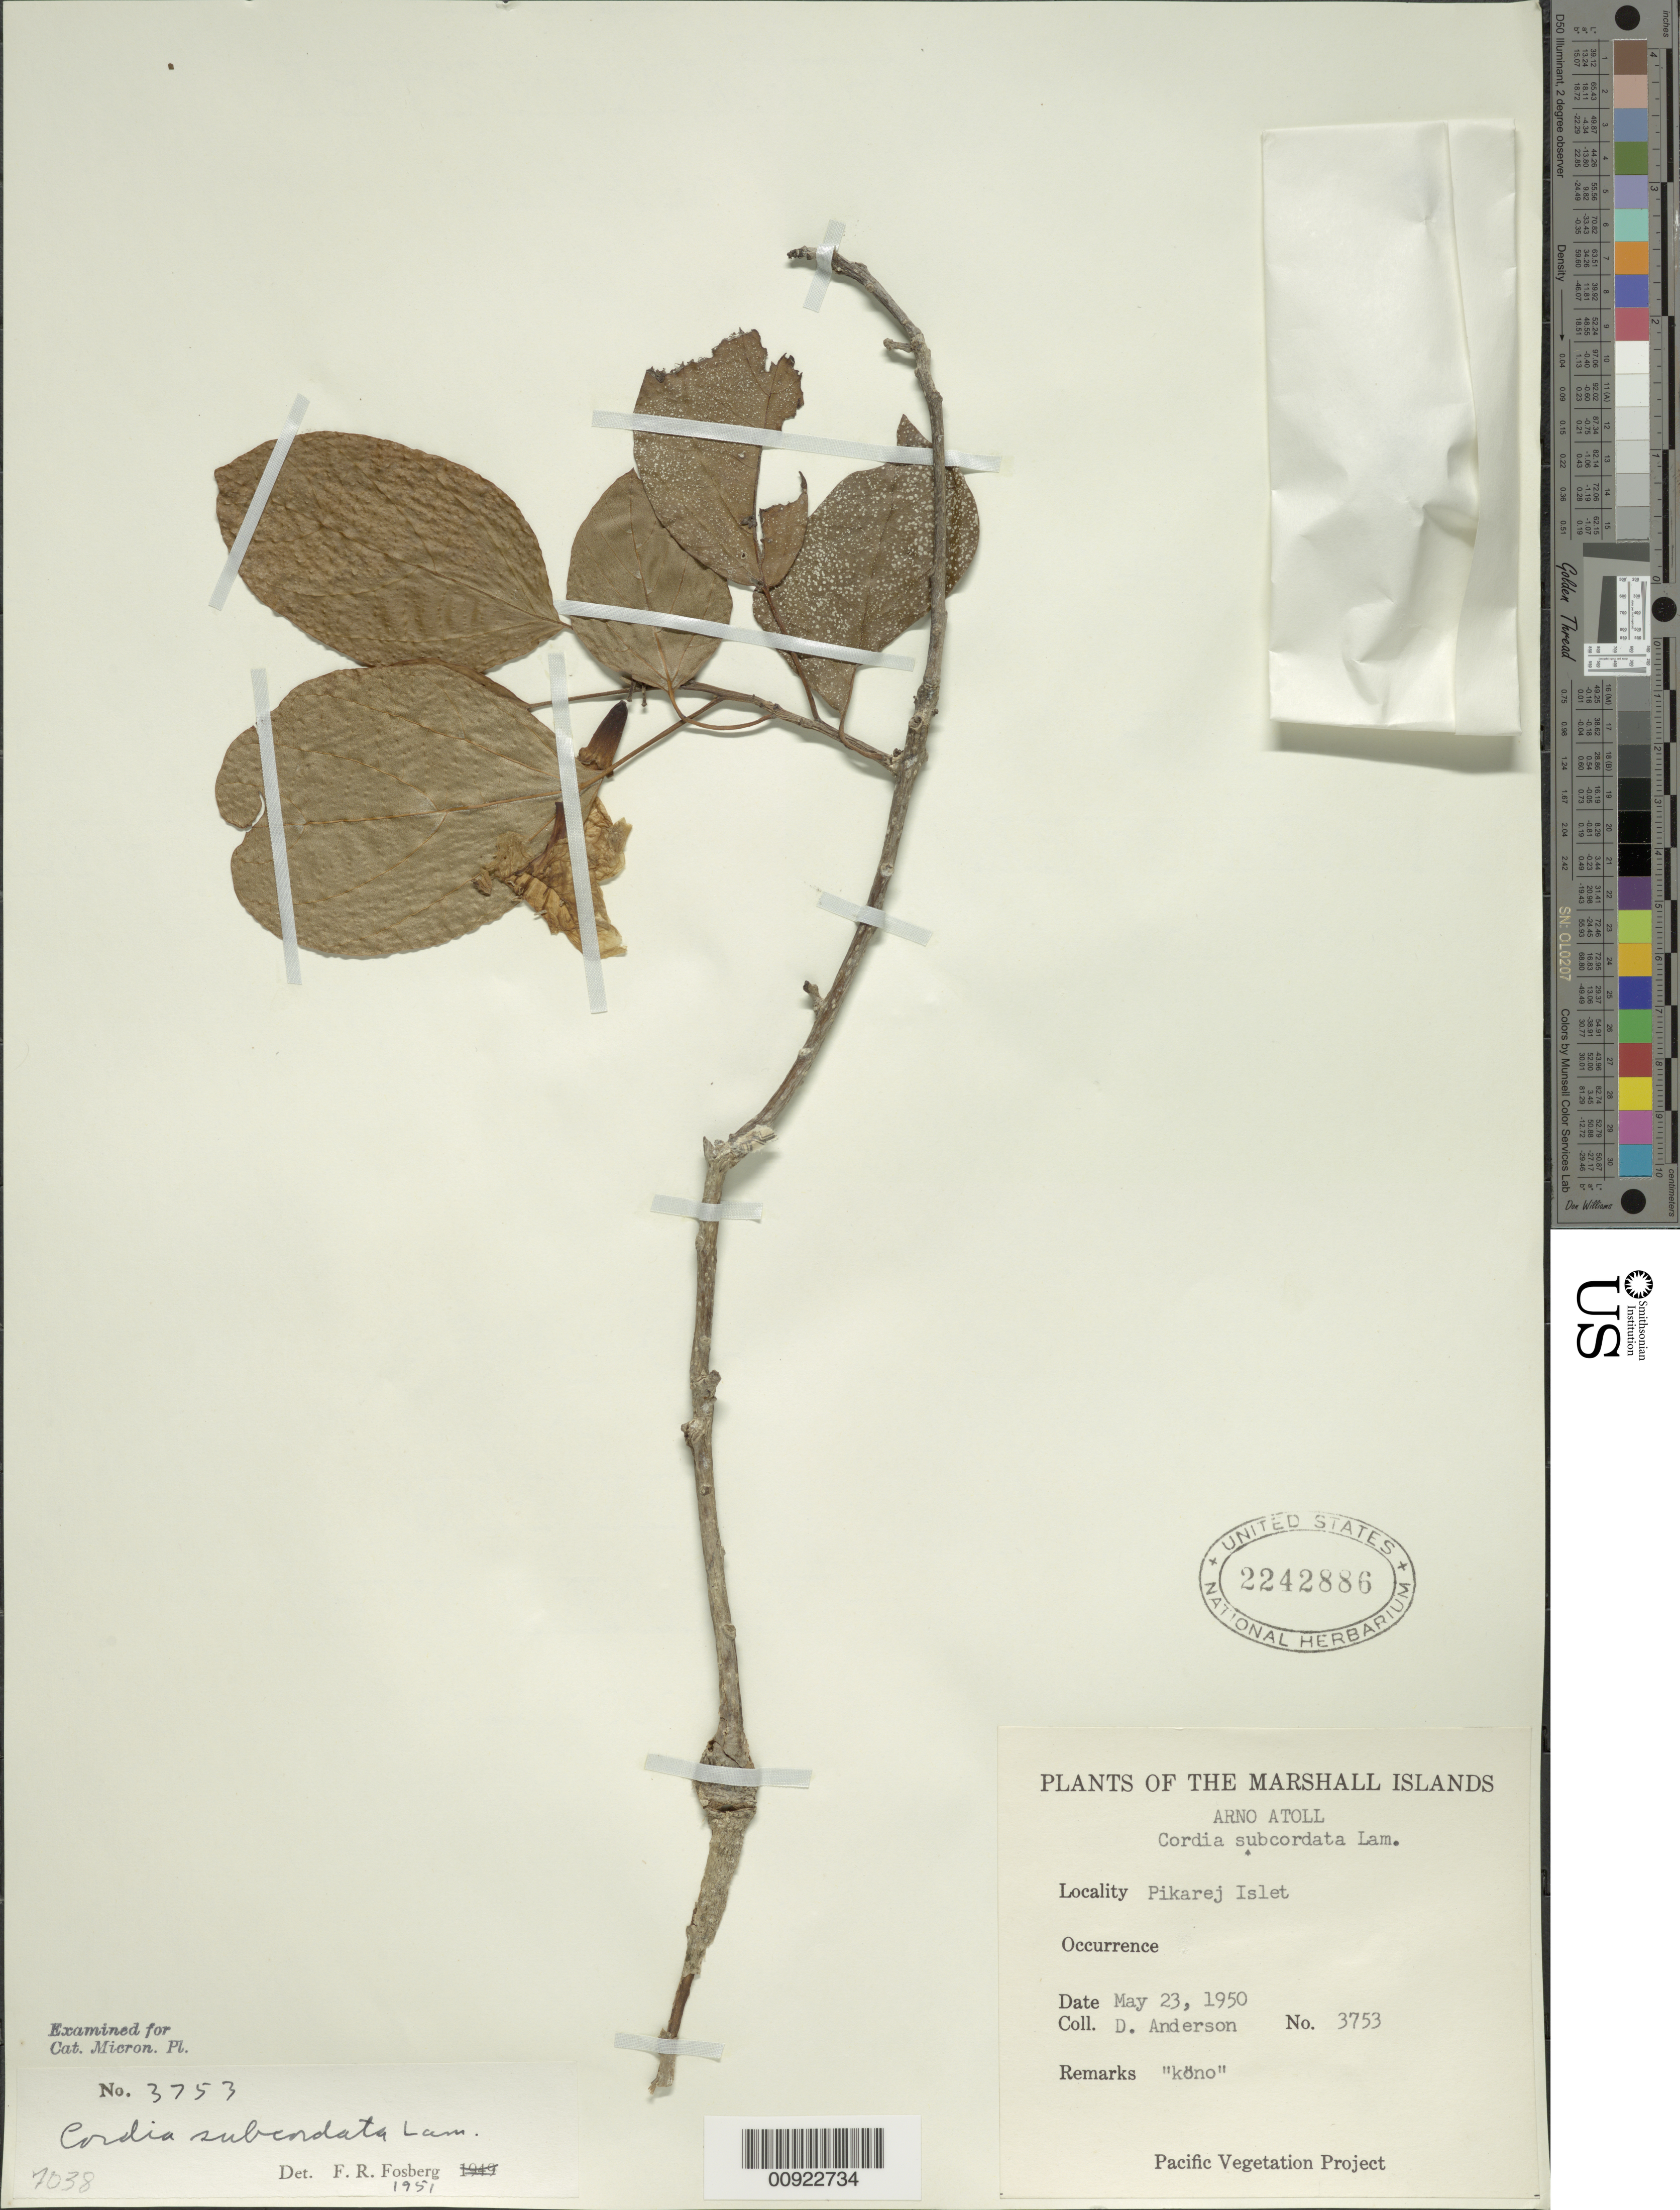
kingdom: Plantae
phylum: Tracheophyta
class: Magnoliopsida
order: Boraginales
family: Cordiaceae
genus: Cordia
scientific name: Cordia subcordata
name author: Lam.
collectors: D. Anderson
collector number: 3753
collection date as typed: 23 May 1950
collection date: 1950-05-23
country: Marshall Islands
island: Arno Atoll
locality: Pikarej Islet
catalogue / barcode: US 2242886